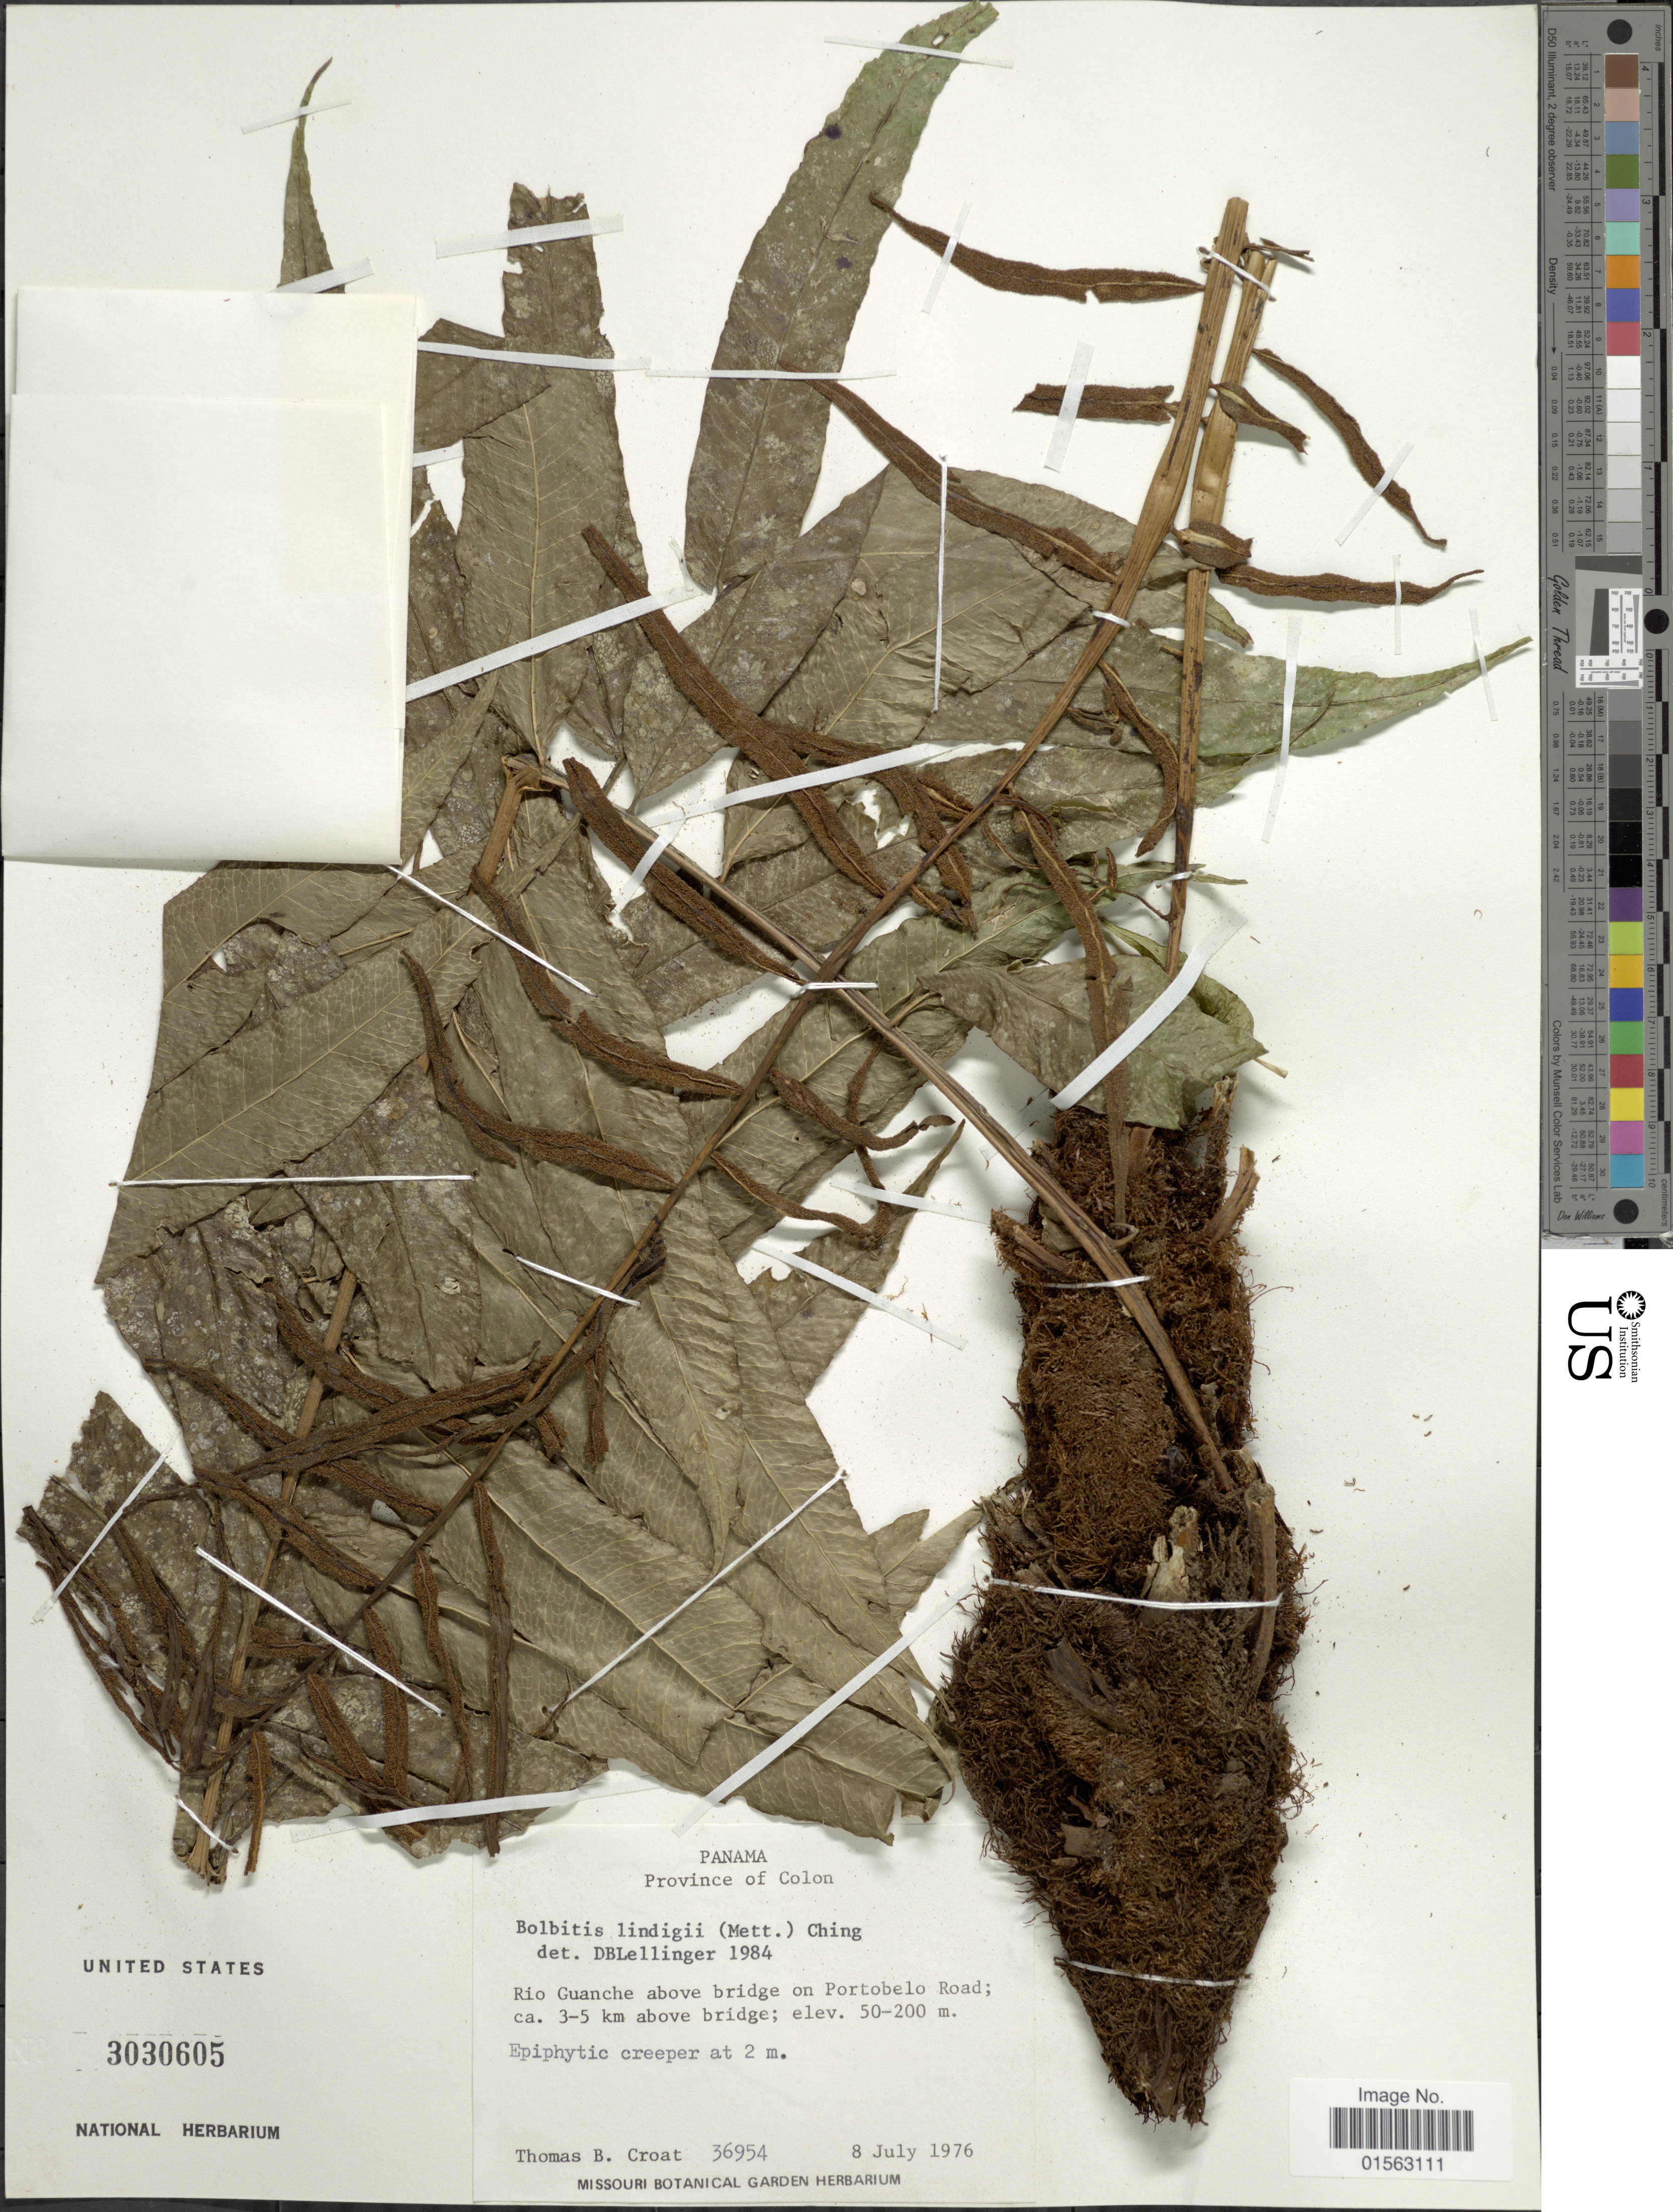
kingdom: Plantae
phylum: Tracheophyta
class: Polypodiopsida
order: Polypodiales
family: Dryopteridaceae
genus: Mickelia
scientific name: Mickelia lindigii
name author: (Mett.) R.C. Moran et al.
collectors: T. B. Croat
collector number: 36954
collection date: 1976-07-08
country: Panama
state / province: Colón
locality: Province of Colon, Rio Guanche above bridge on Portobelo Road, ca. 3-5 km above bridge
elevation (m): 50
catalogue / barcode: US 3030605